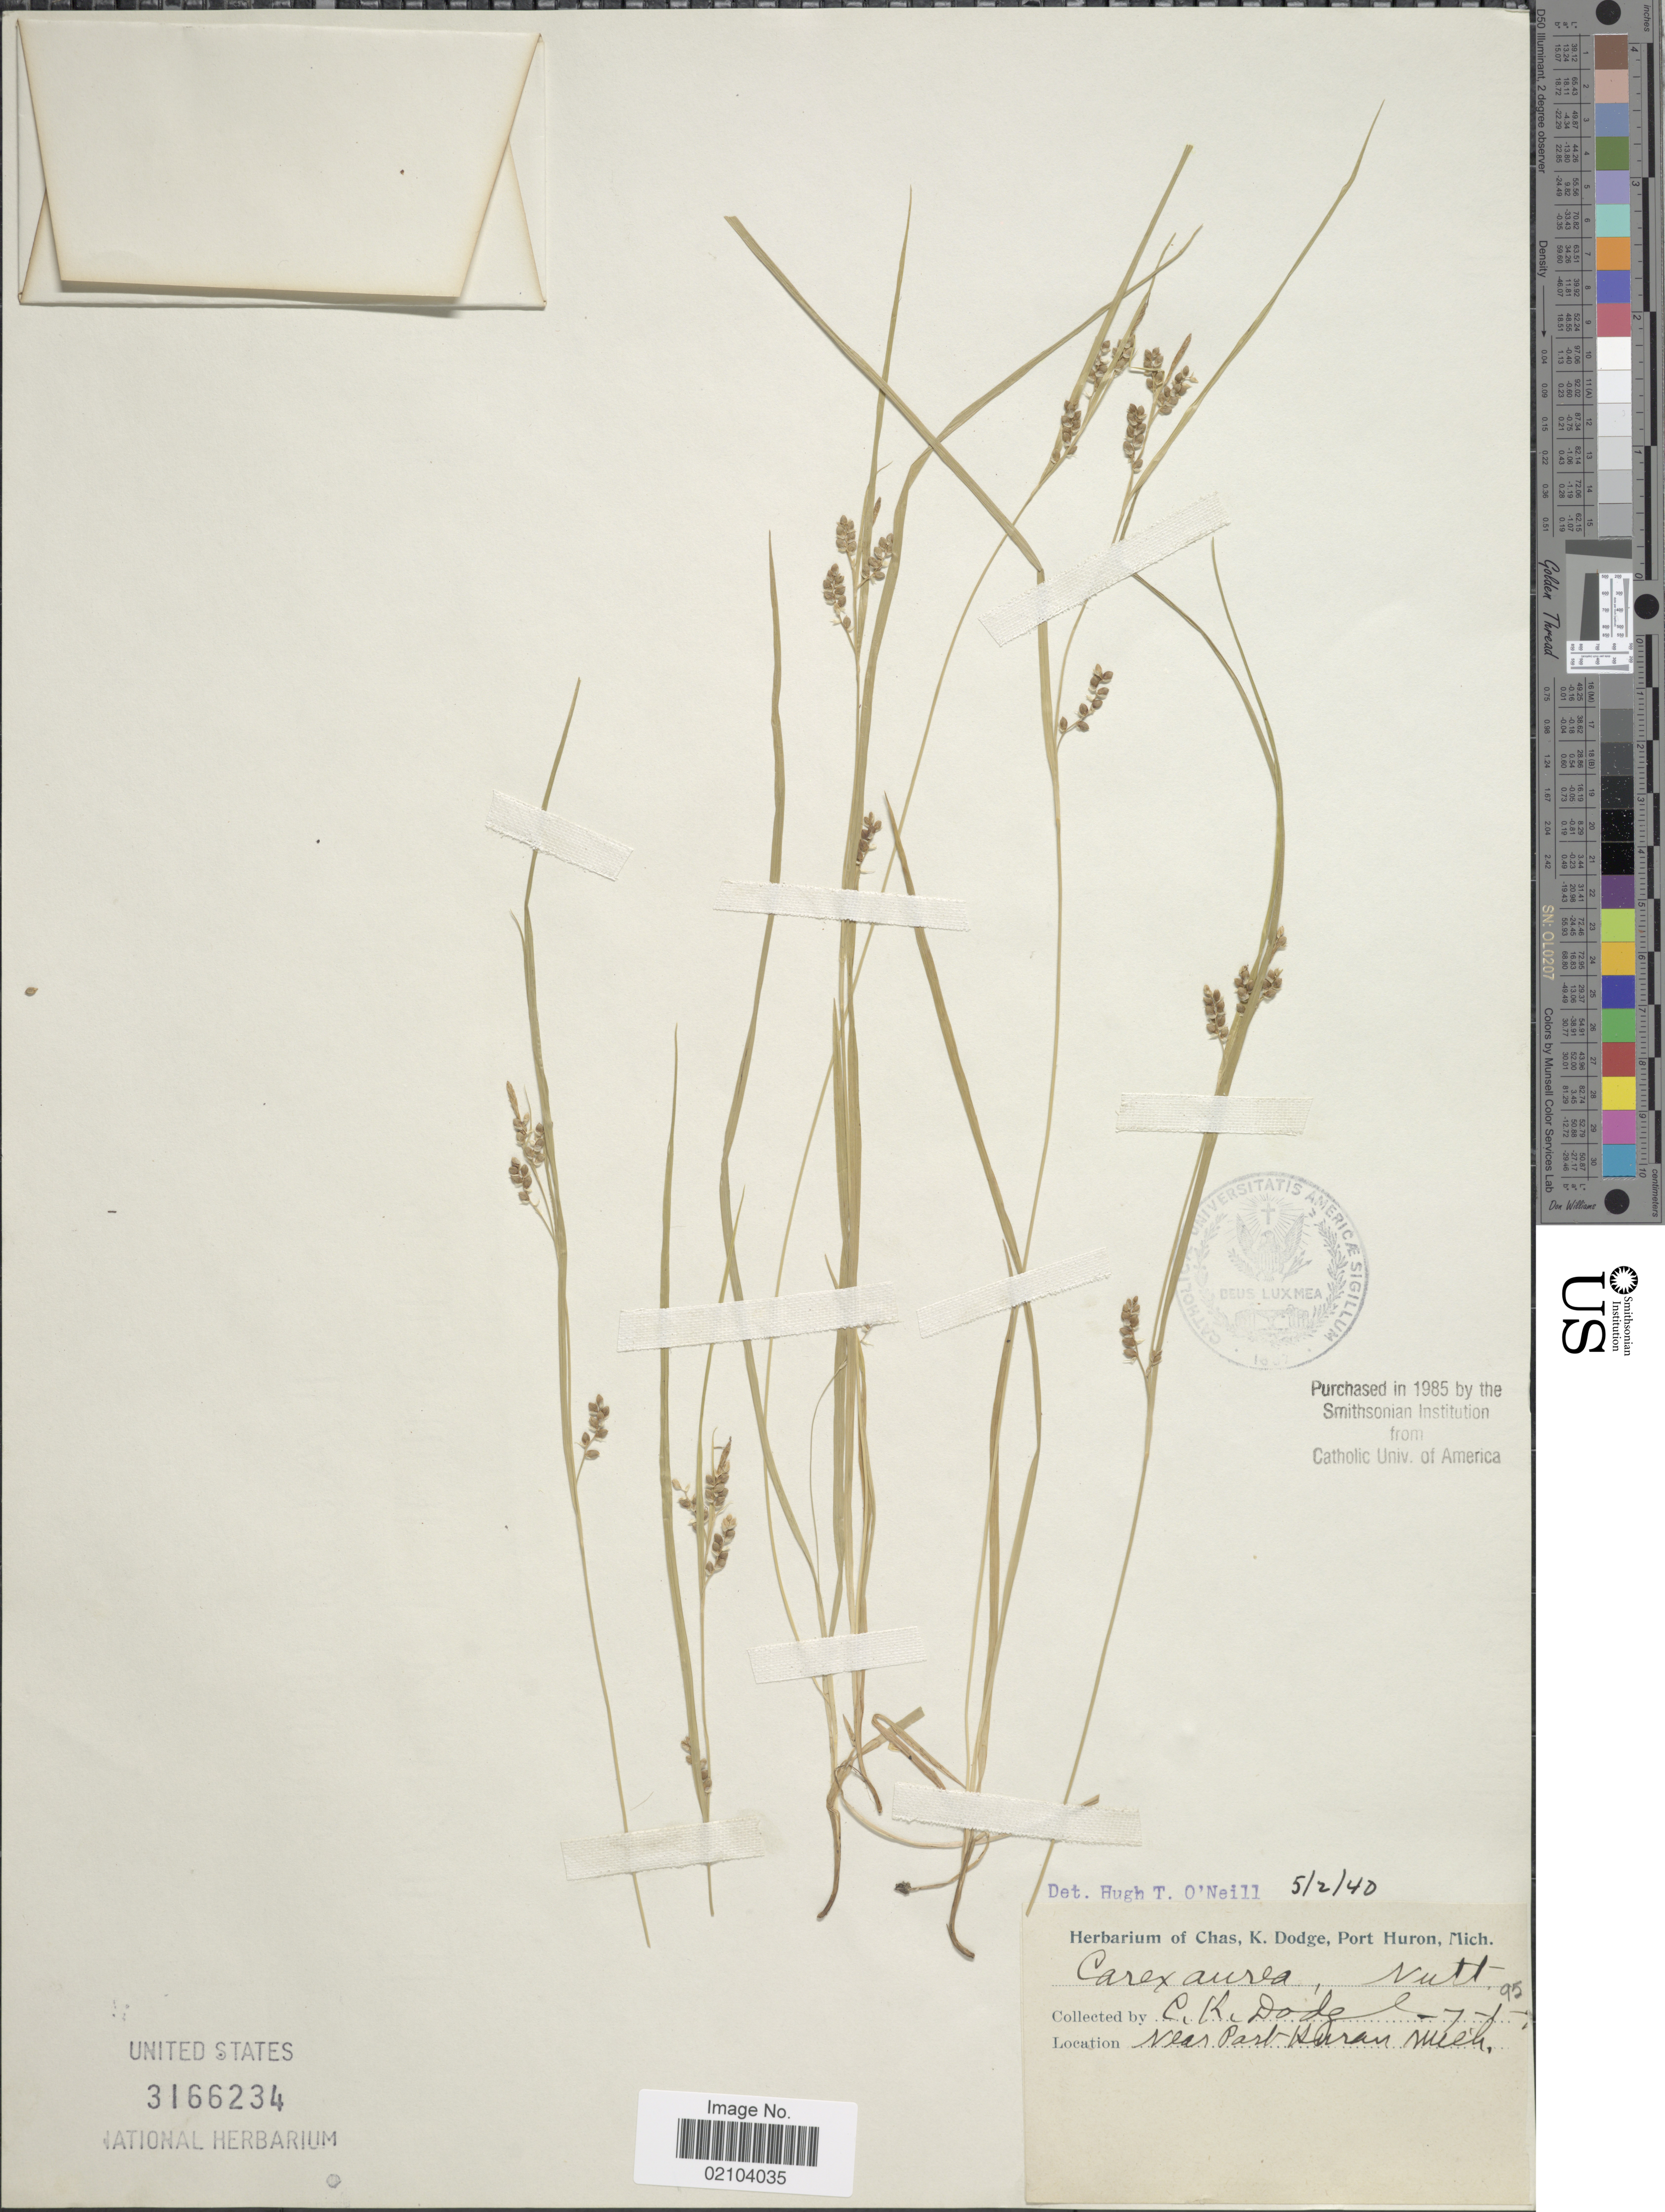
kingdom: Plantae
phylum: Tracheophyta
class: Liliopsida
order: Poales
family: Cyperaceae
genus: Carex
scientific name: Carex aurea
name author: Nutt.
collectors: C. K. Dodge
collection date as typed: Transcribed d/m/y: 7/7/95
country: United States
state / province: Michigan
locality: Near Port Huran, Mich.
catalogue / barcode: US 3166234